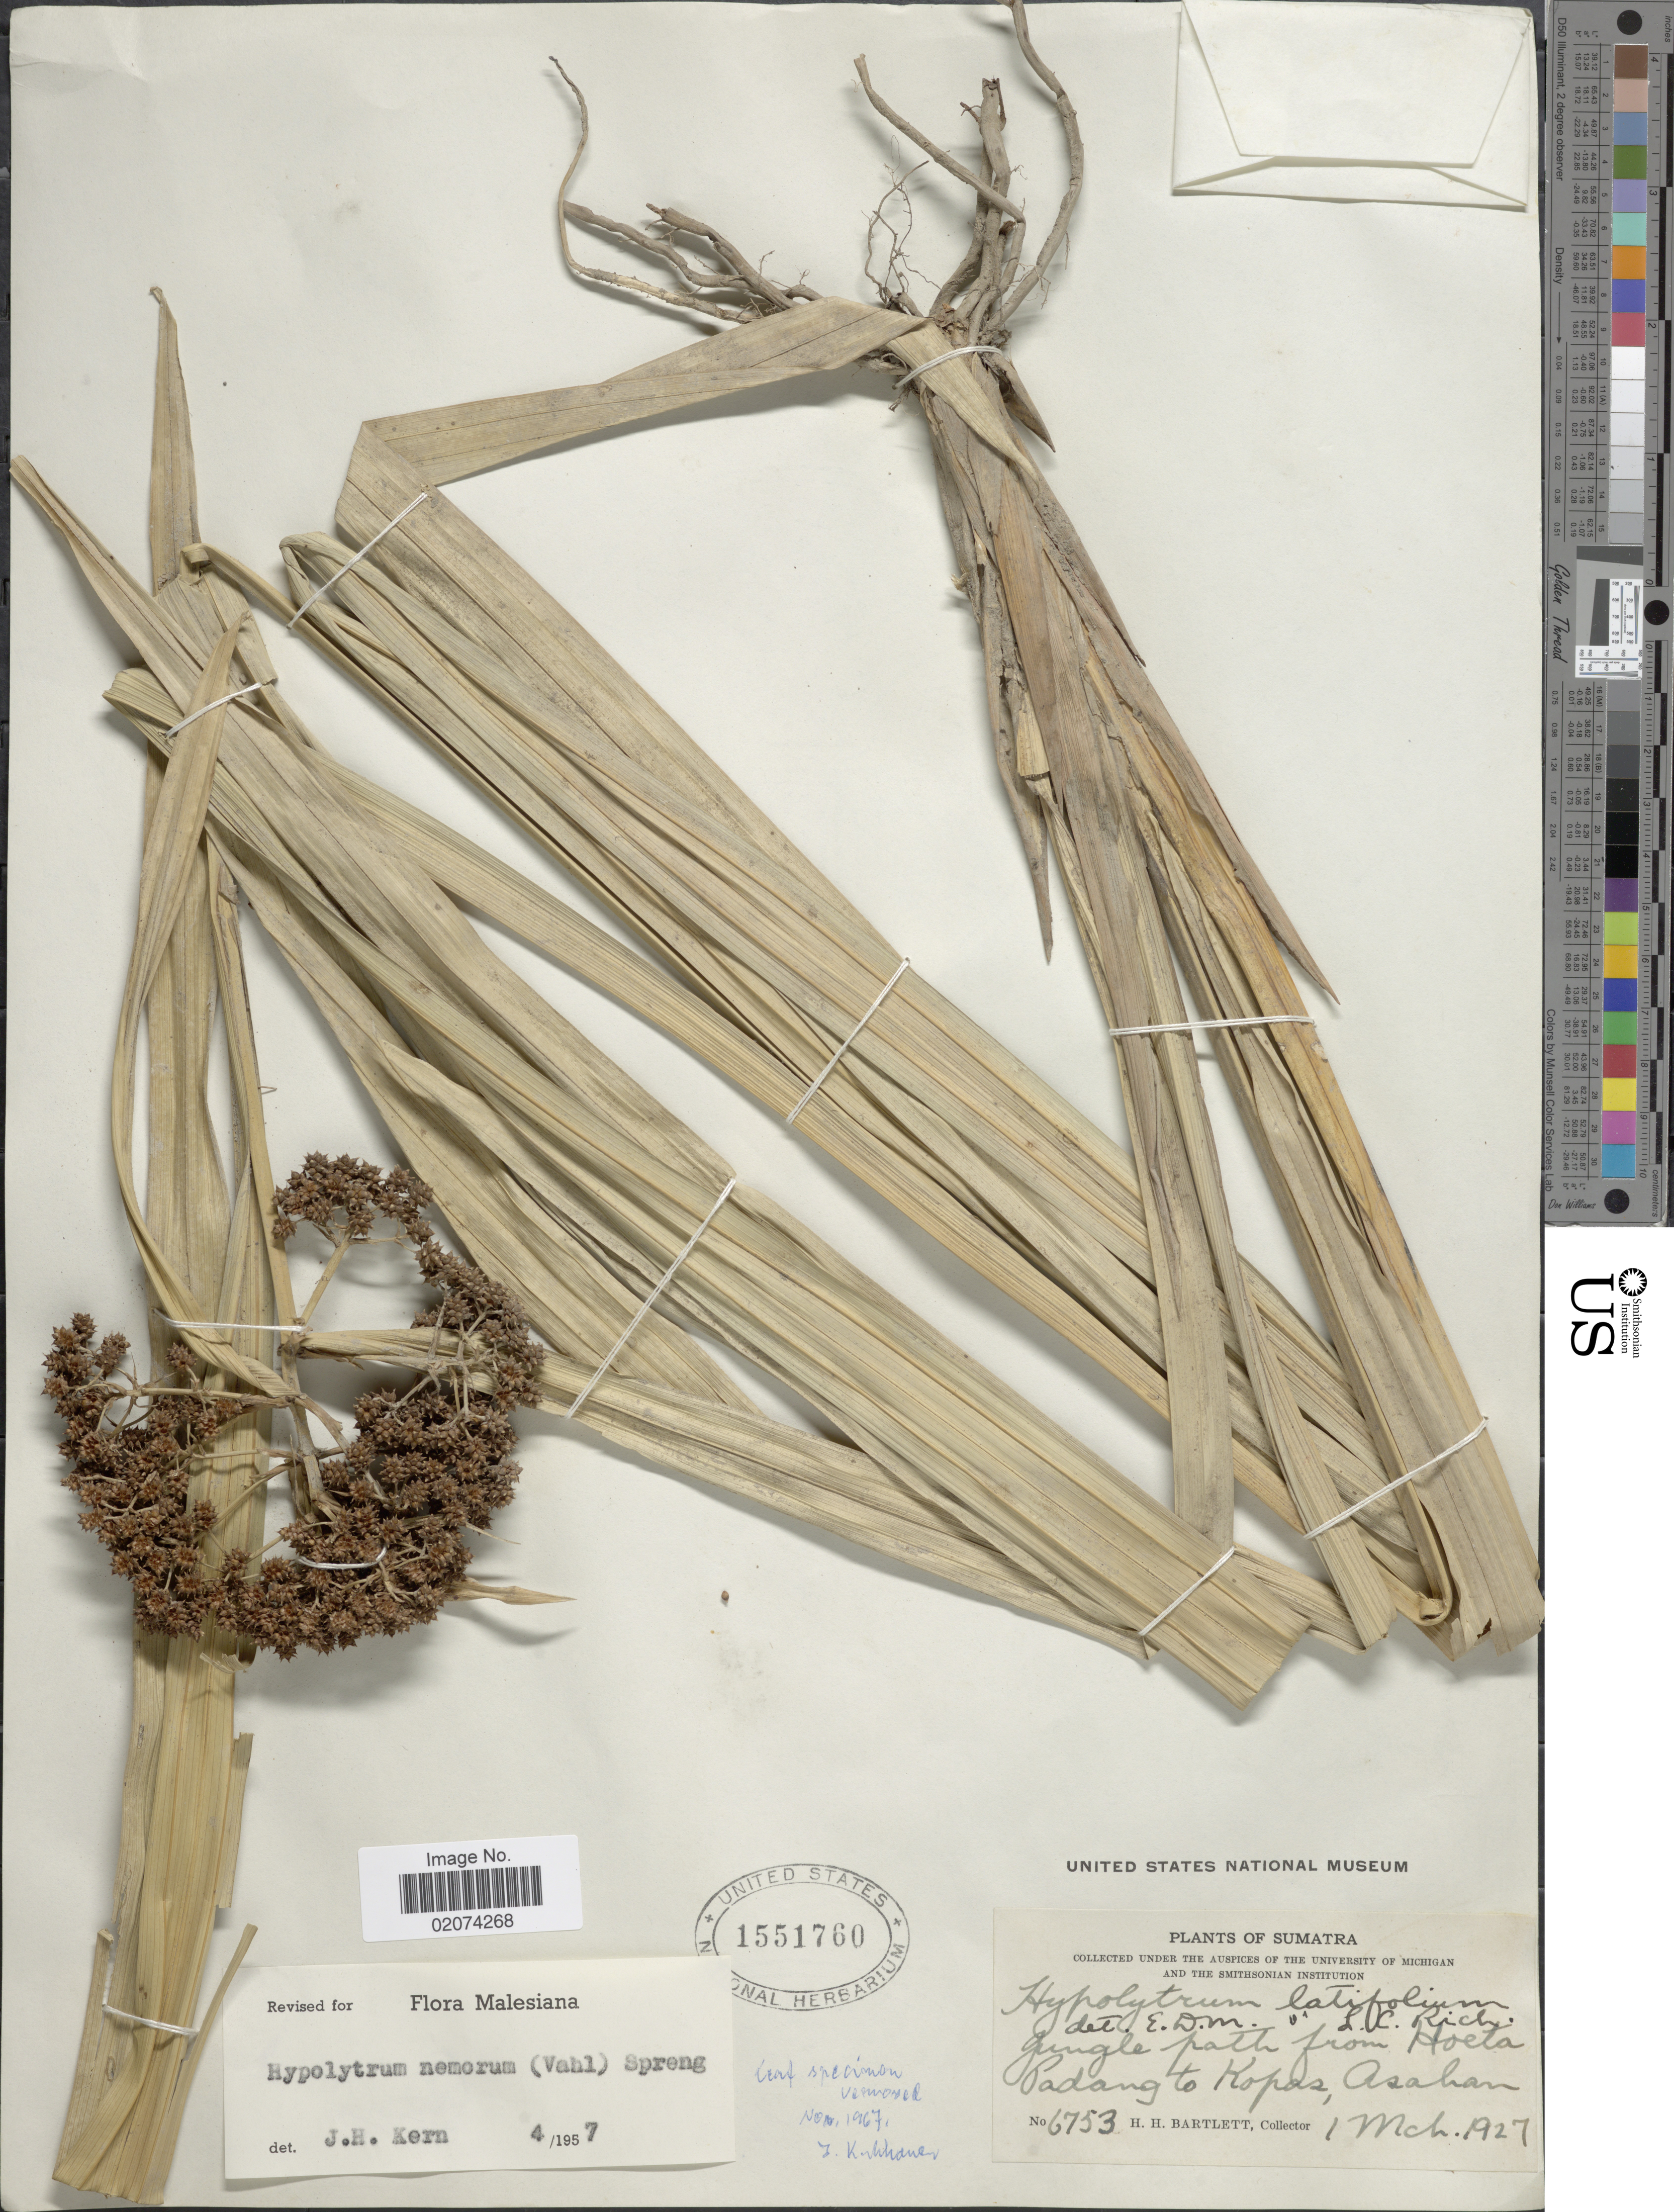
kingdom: Plantae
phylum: Tracheophyta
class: Liliopsida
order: Poales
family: Cyperaceae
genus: Hypolytrum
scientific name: Hypolytrum nemorum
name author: (Vahl) Spreng.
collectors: H. H. Bartlett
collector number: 6753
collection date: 1927-03-01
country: Indonesia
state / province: Sumatra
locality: Jungle path from Hoeta Padang to Kopas, Asahan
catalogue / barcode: US 1551760